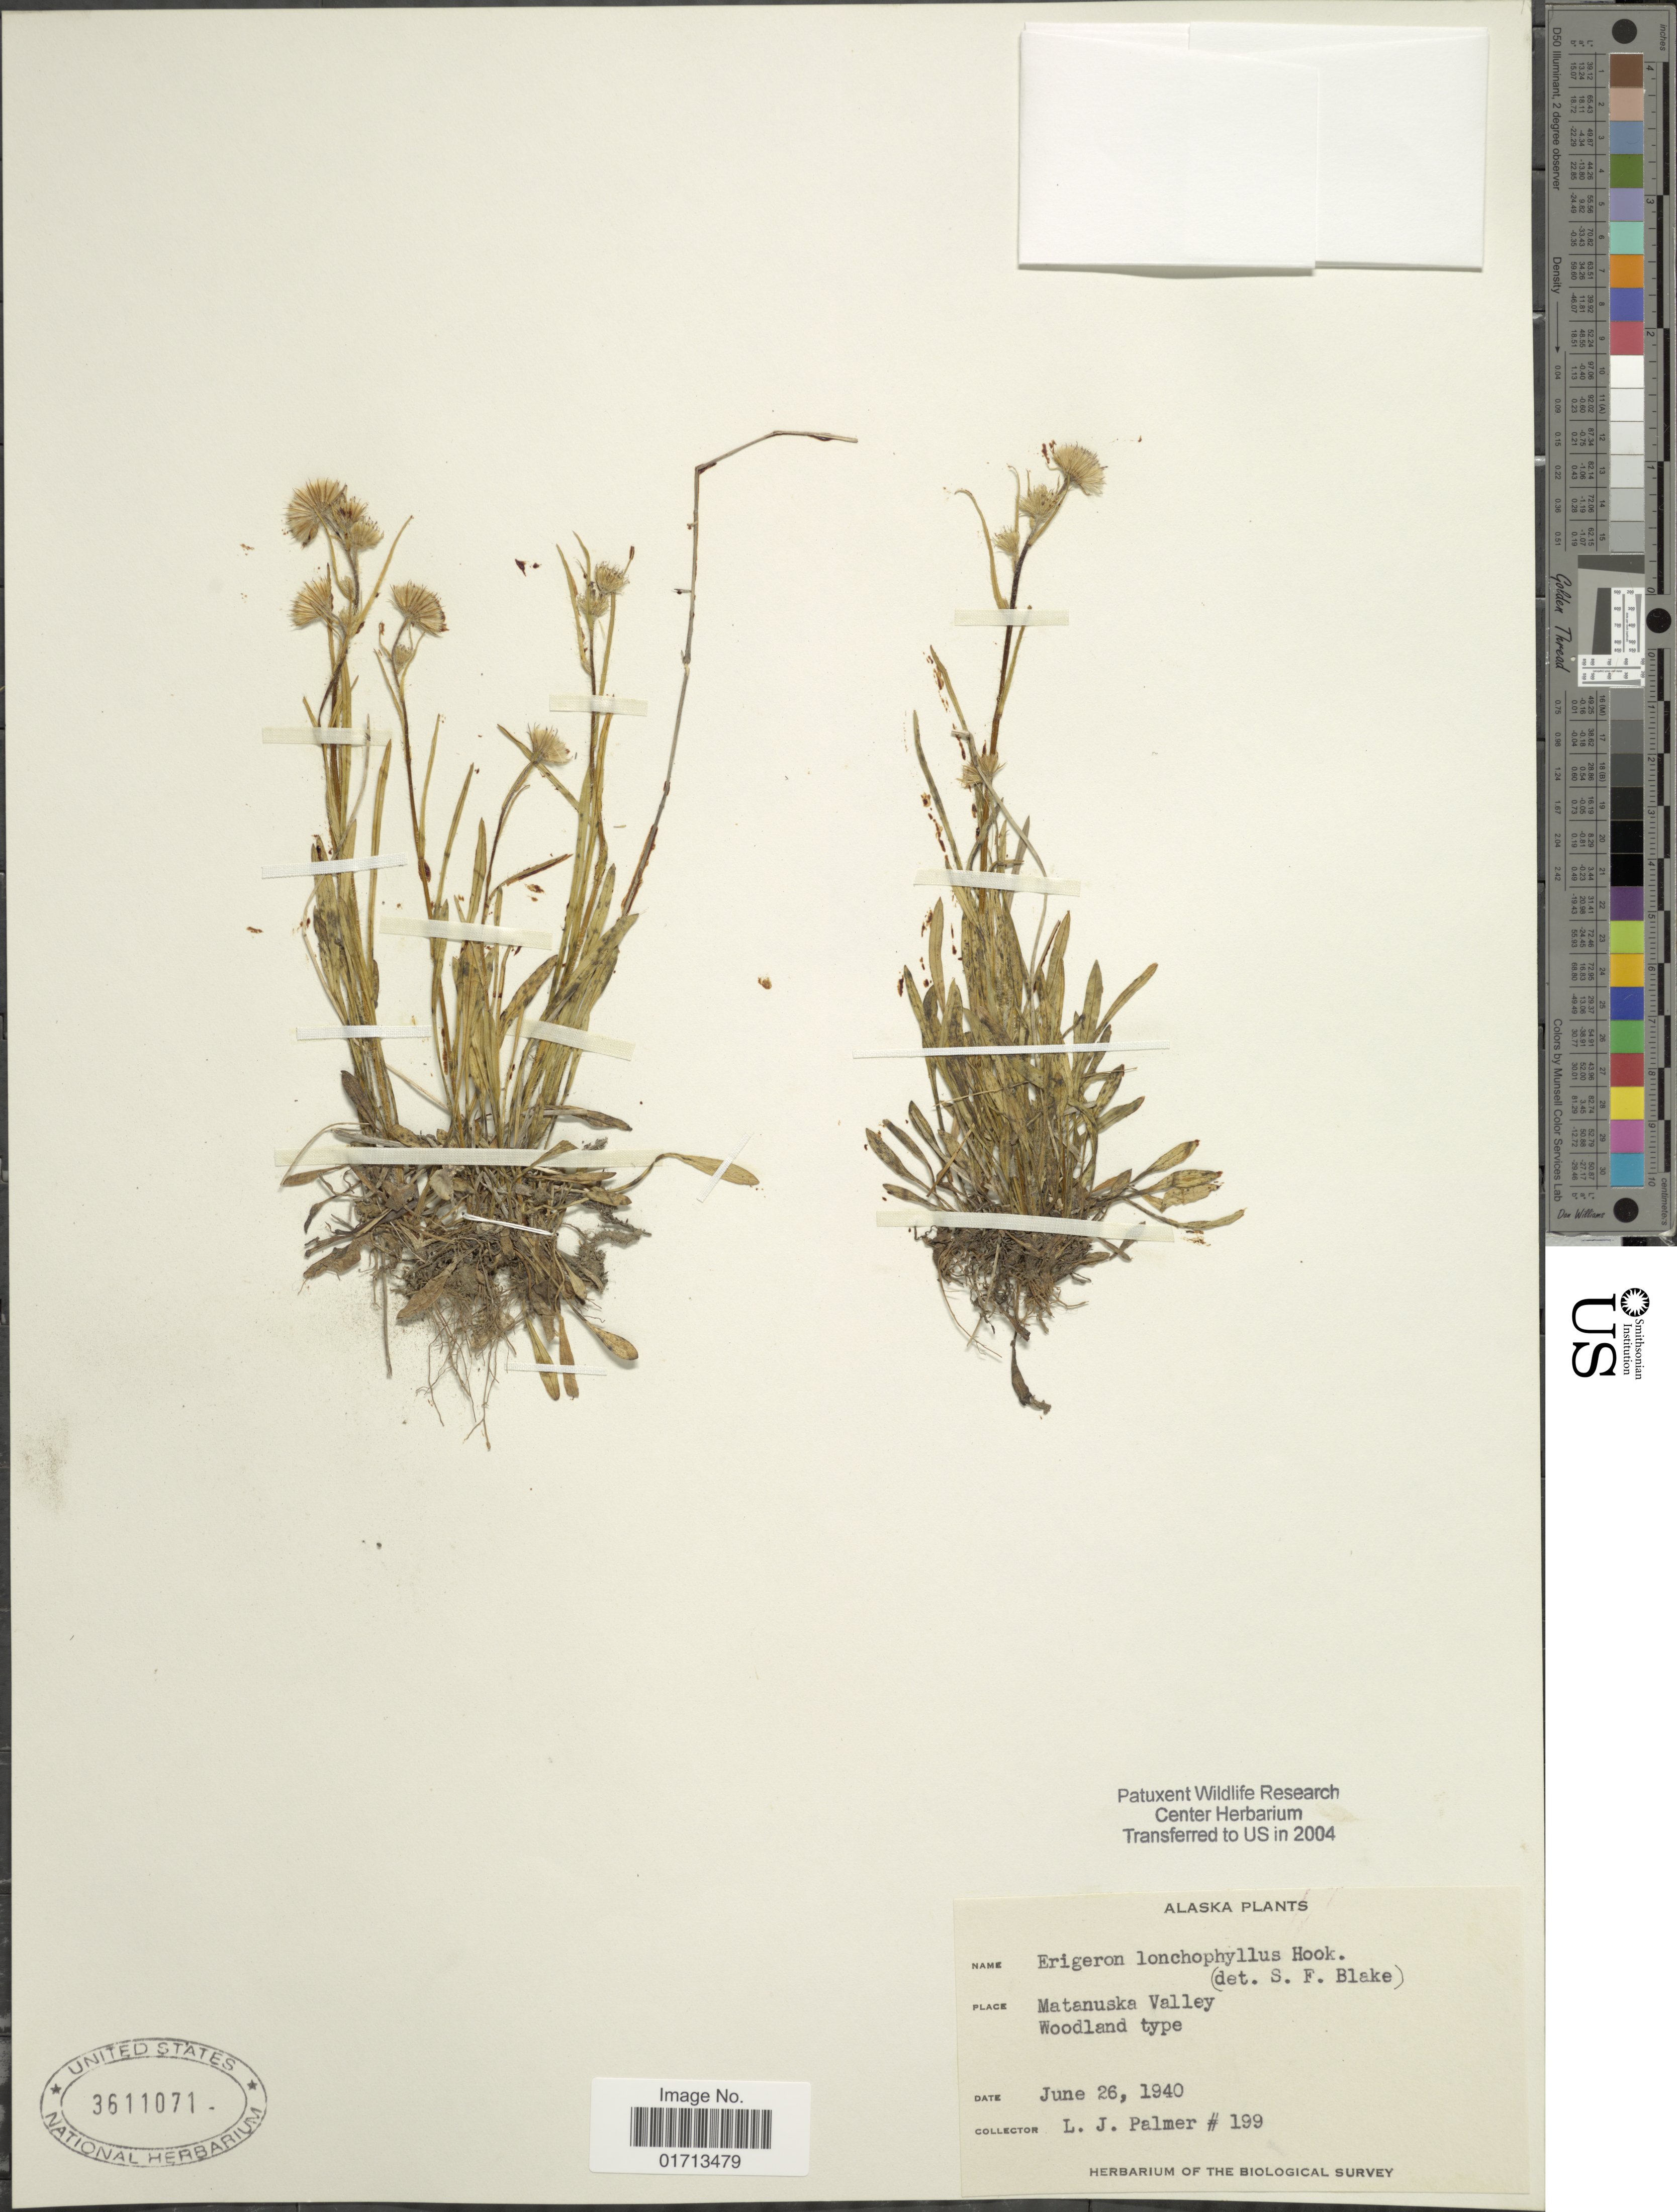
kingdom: Plantae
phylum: Tracheophyta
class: Magnoliopsida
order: Asterales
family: Asteraceae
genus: Erigeron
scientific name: Erigeron lonchophyllus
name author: Hook.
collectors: L. J. Palmer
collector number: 199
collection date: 1940-06-26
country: United States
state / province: Alaska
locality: Matanuska Valley. Woodland type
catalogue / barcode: US 3611071